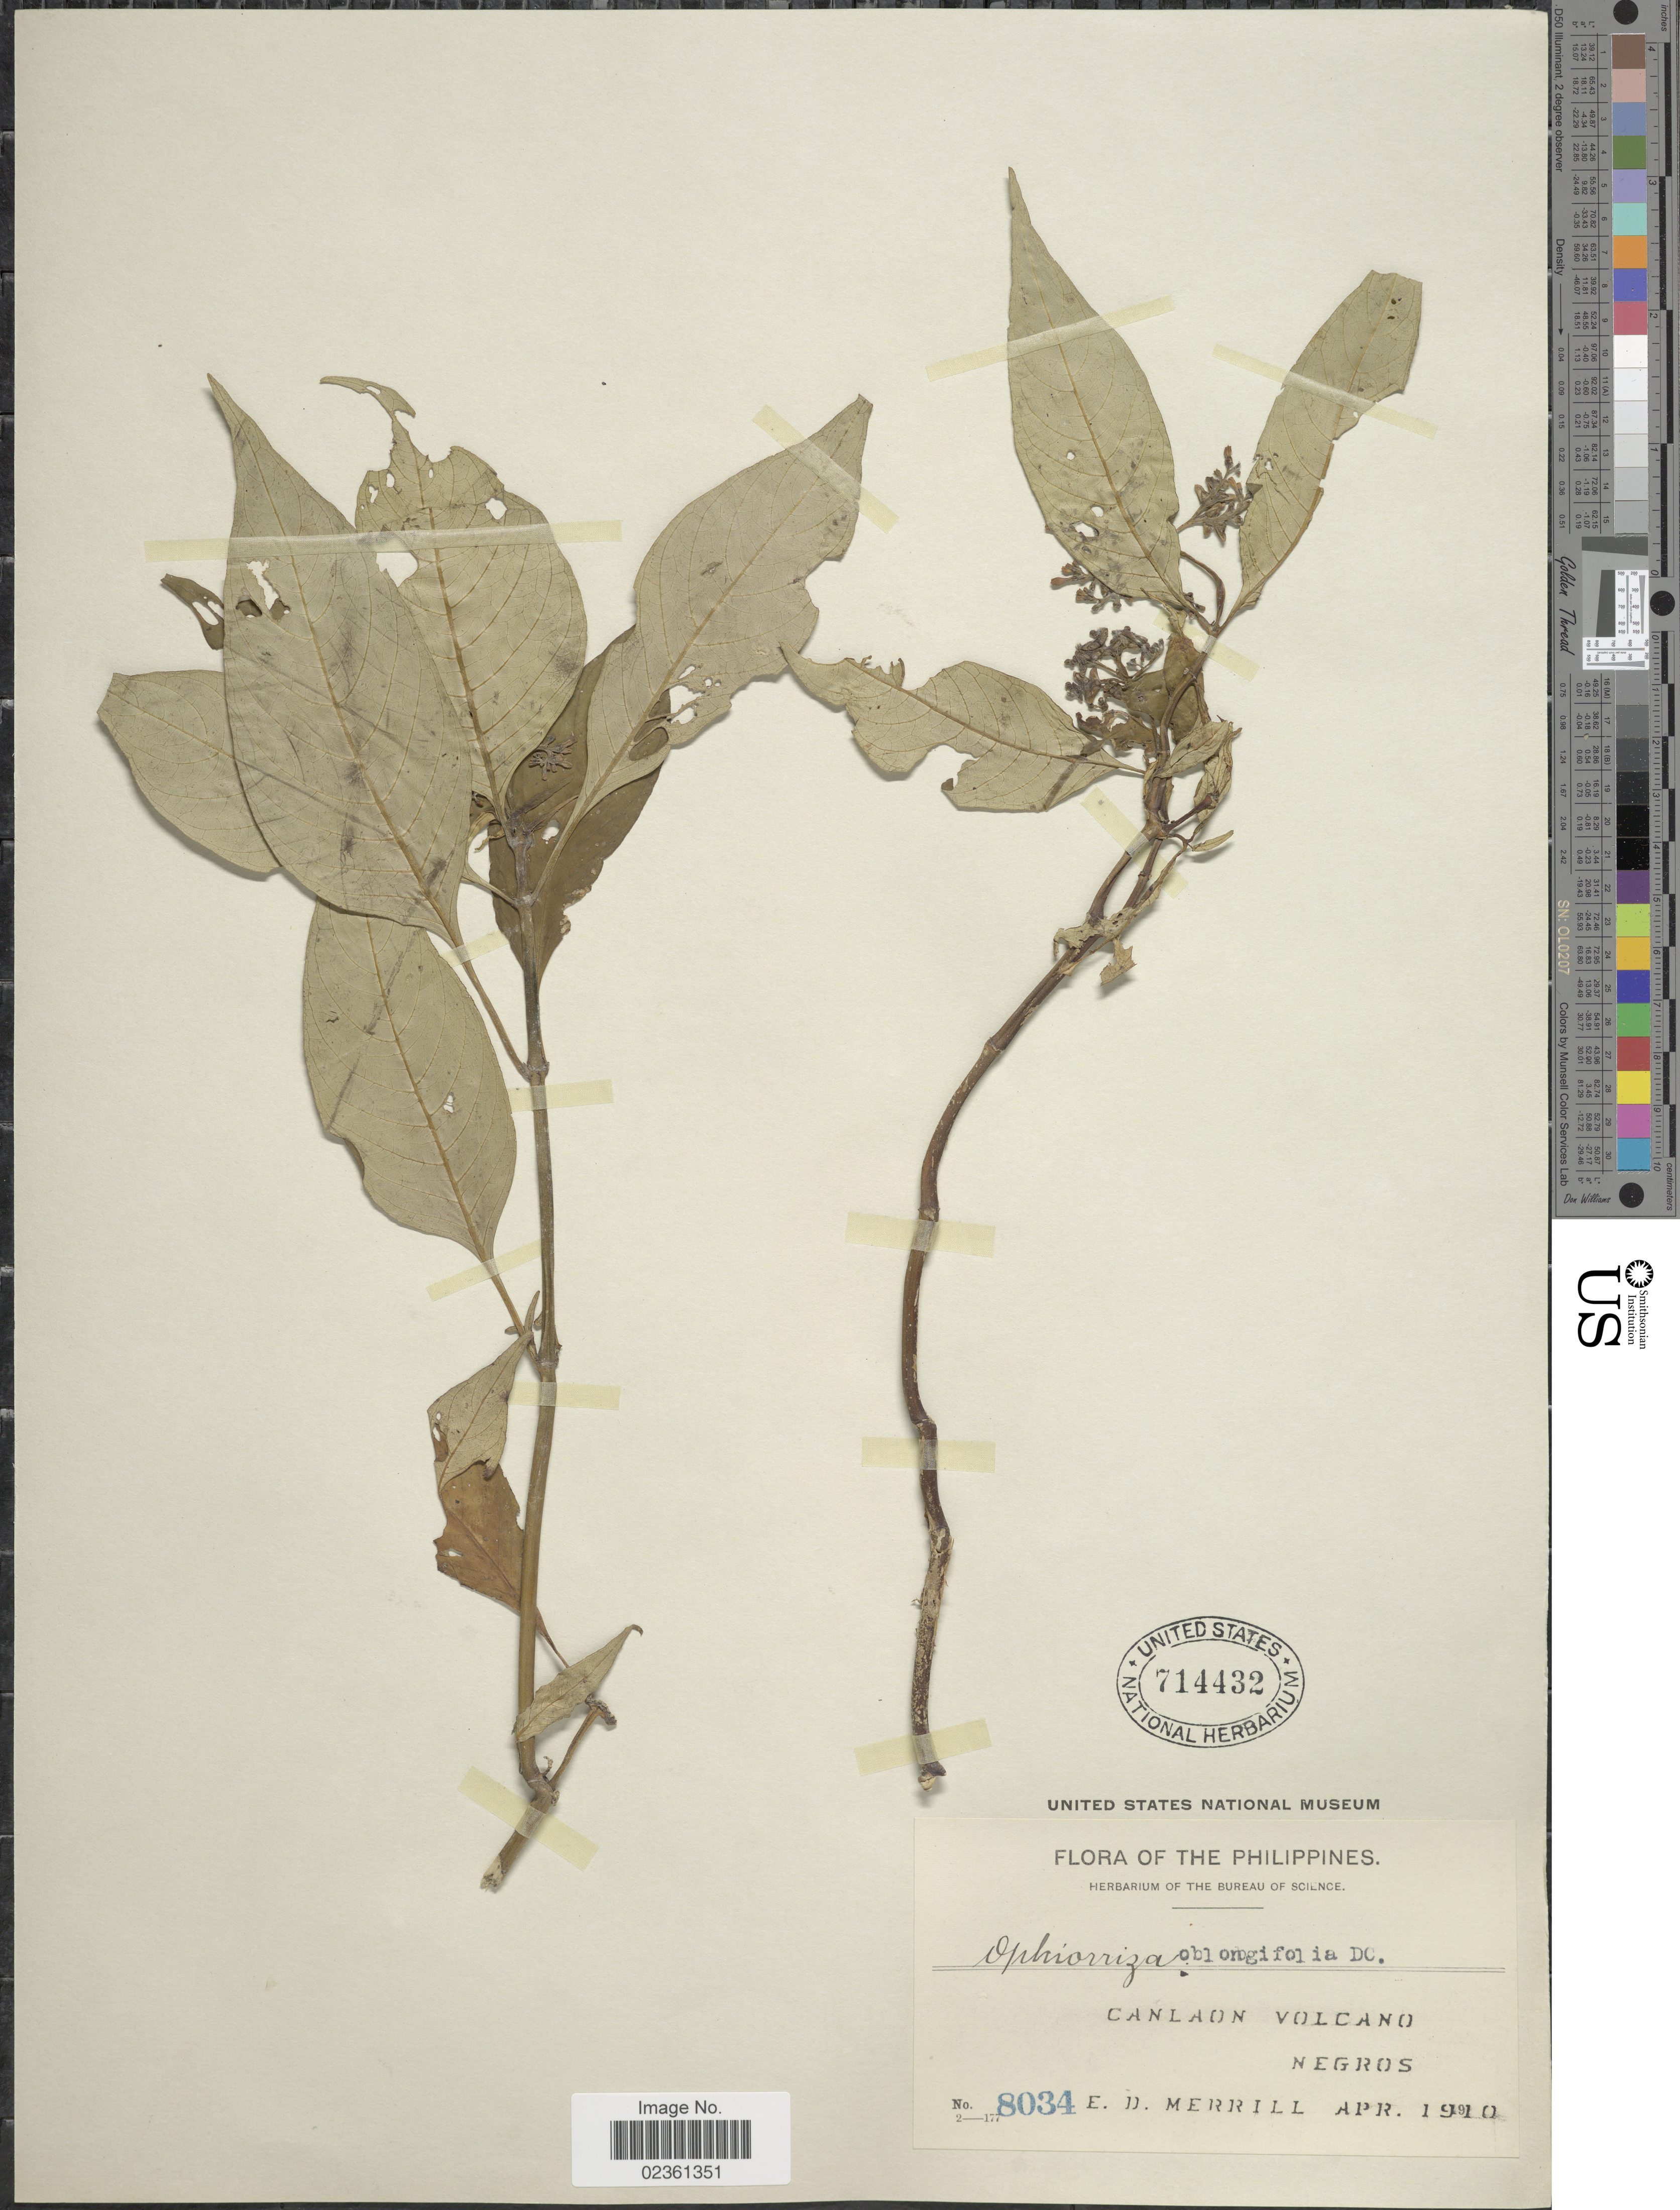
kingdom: Plantae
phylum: Tracheophyta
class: Magnoliopsida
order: Gentianales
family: Rubiaceae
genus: Ophiorrhiza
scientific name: Ophiorrhiza oblongifolia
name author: DC.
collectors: E. D. Merrill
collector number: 8034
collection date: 1910-04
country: Philippines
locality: Canlaon Volcano, Negros.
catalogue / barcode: US 714432